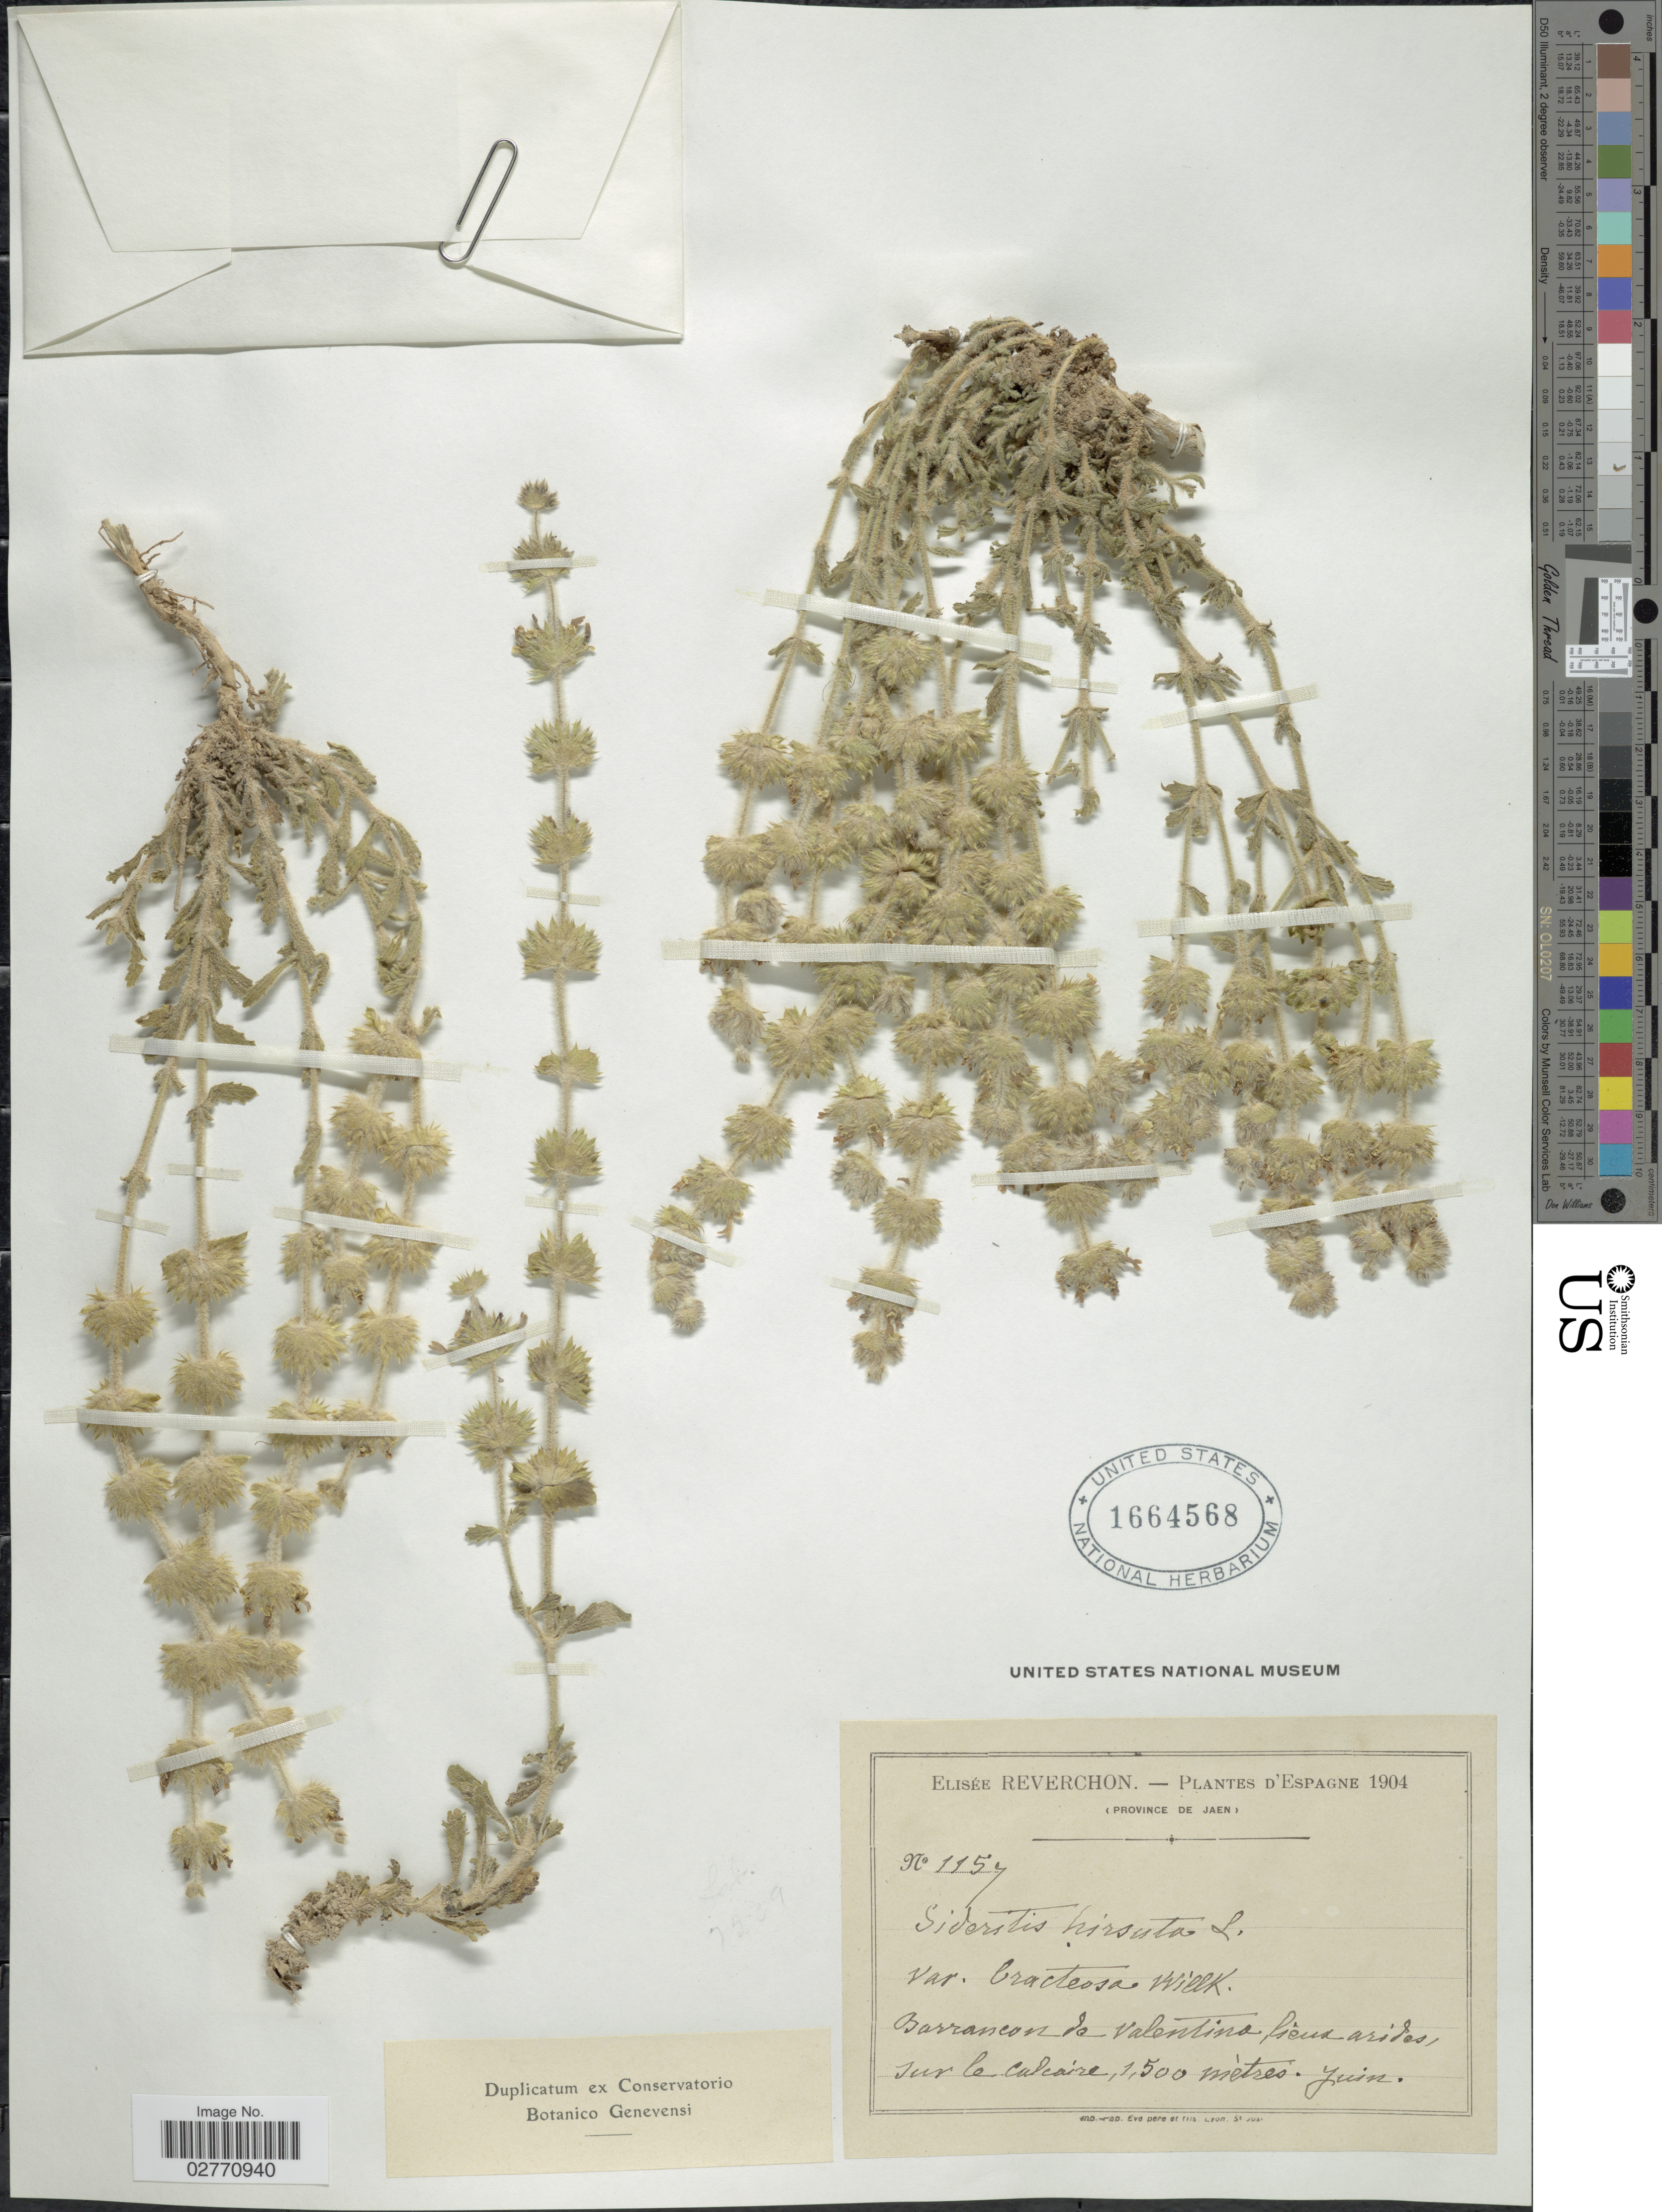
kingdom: Plantae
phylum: Tracheophyta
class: Magnoliopsida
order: Lamiales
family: Lamiaceae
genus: Sideritis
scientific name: Sideritis hirsuta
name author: L.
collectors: E. Reverchon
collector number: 1157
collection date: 1904-06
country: Spain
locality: D'Espagne. Province de Jaen. Barrancon de Valentino, lieux arides sur le calcaire.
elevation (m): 1500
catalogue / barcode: US 1664568